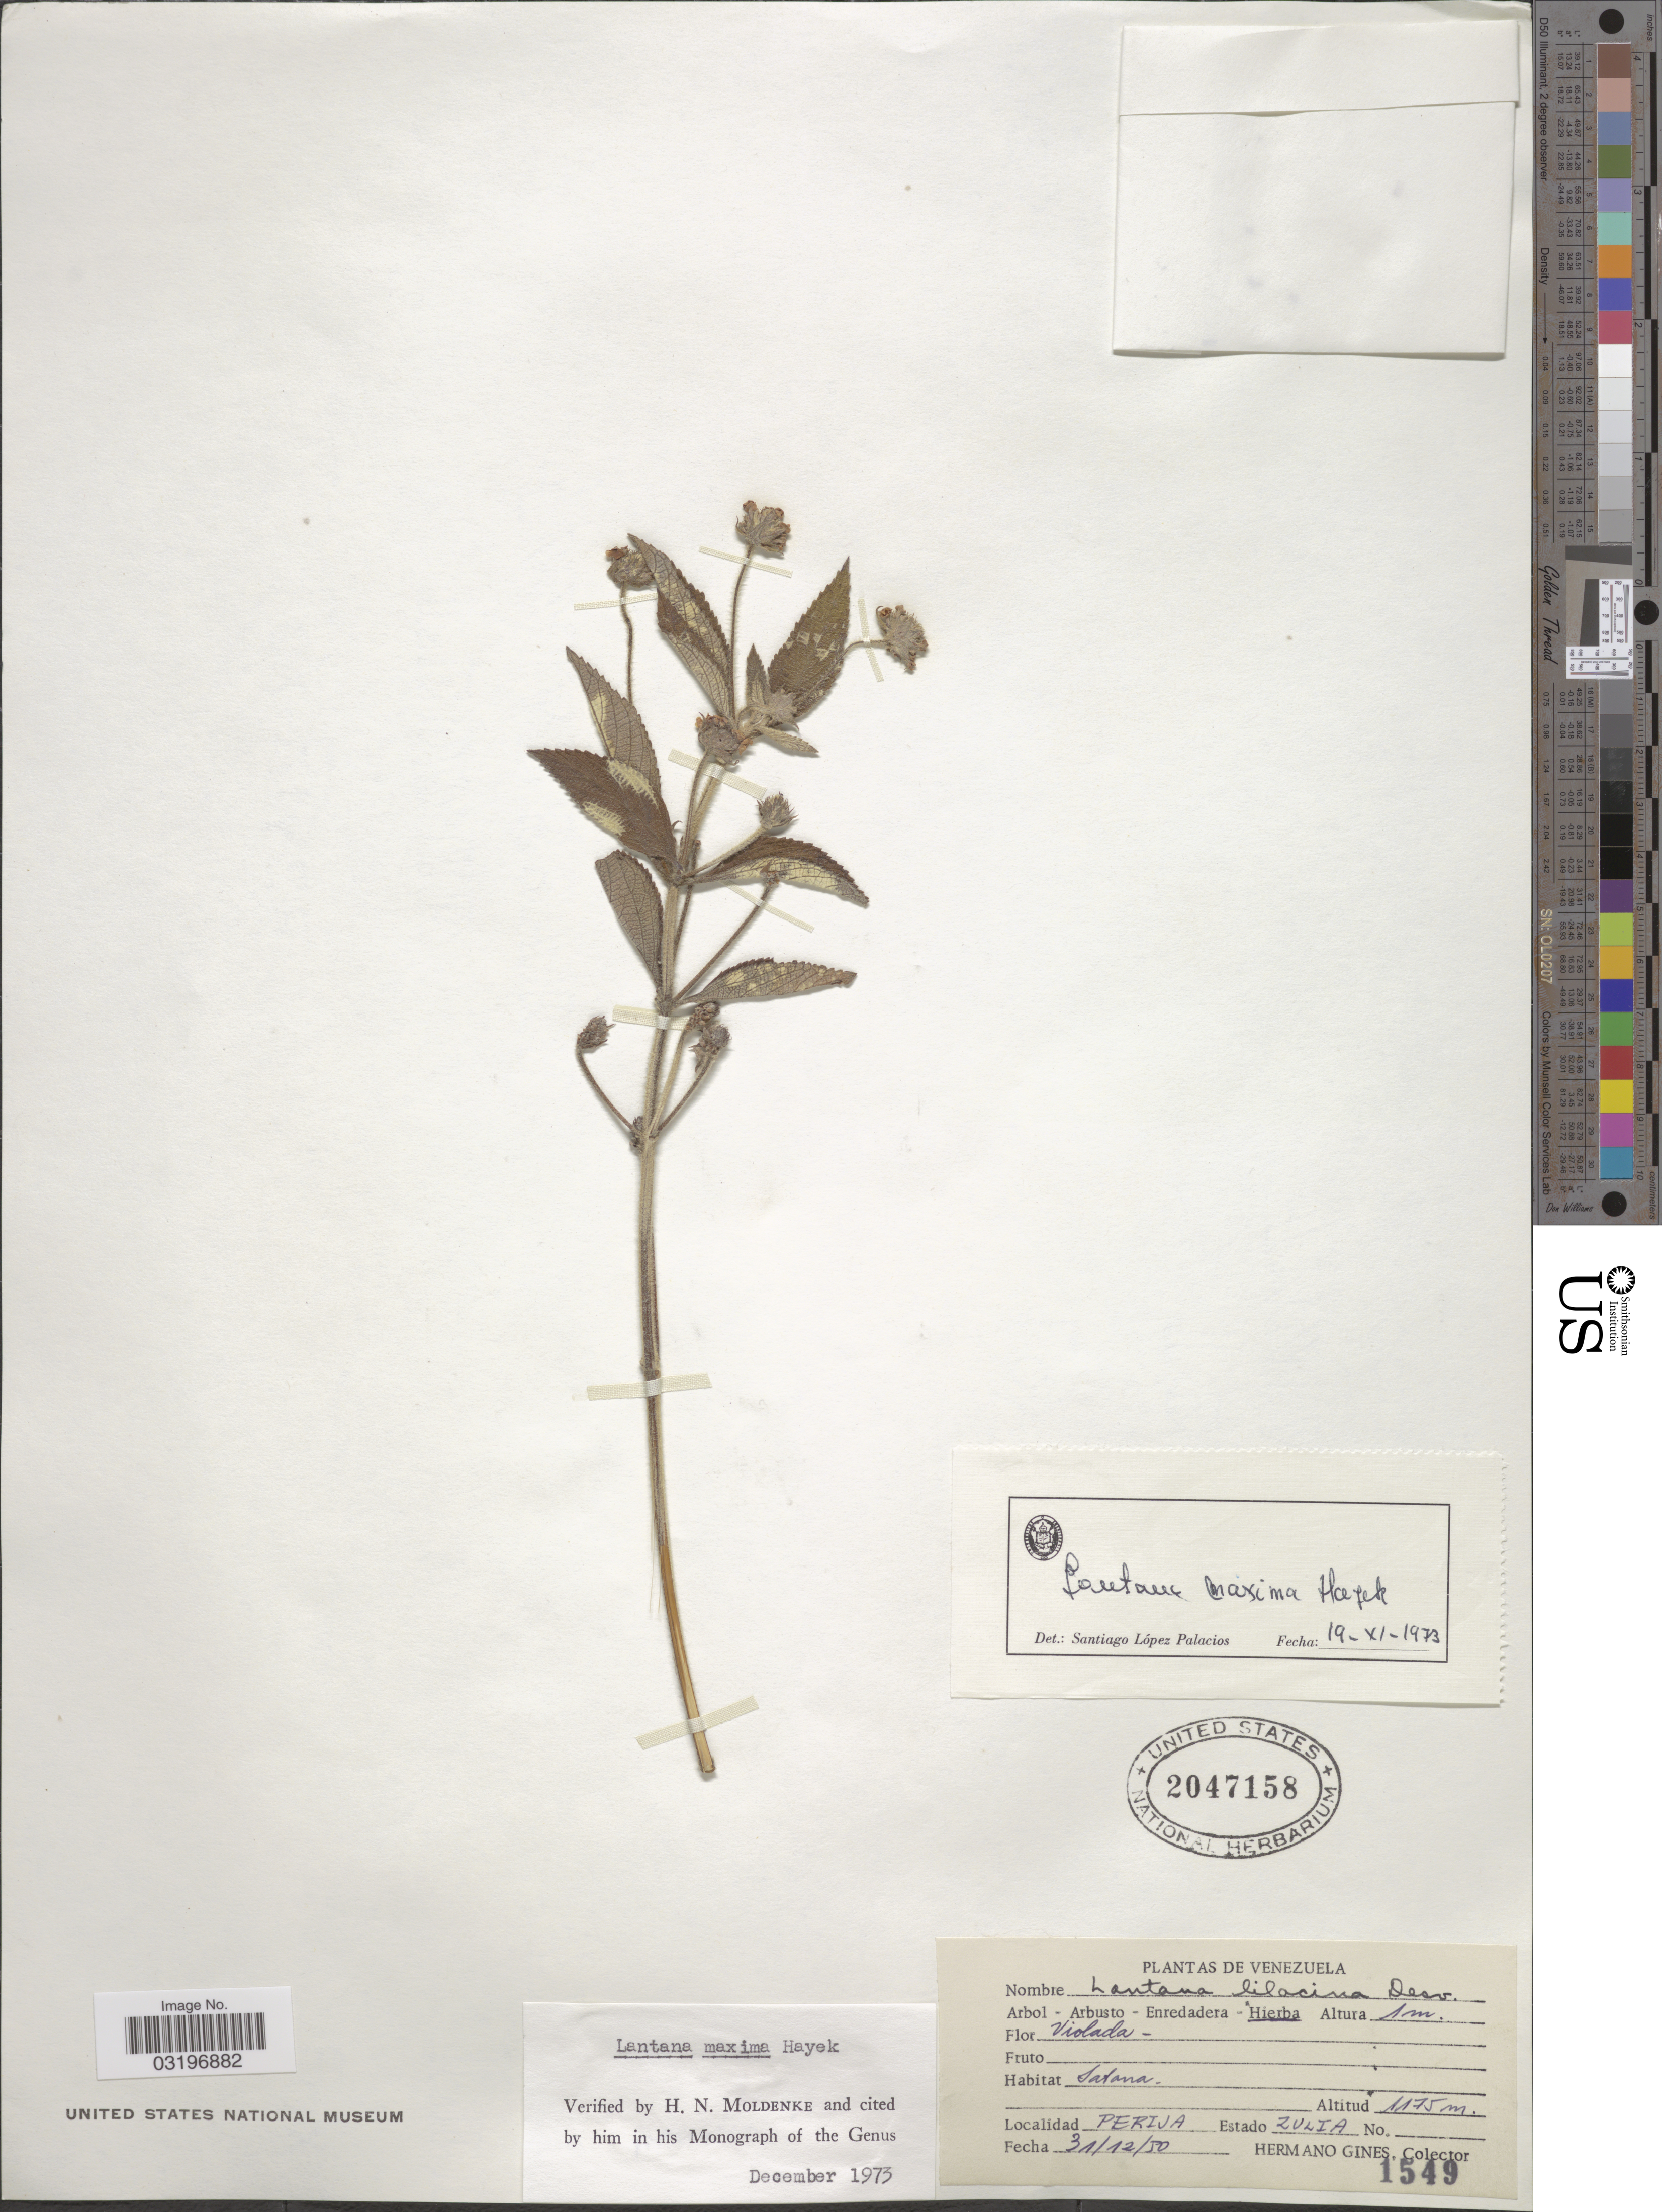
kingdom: Plantae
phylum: Tracheophyta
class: Magnoliopsida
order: Lamiales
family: Verbenaceae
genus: Lantana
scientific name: Lantana maxima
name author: Hayek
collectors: Bro. Gines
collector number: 1549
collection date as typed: Transcribed d/m/y: 31/12/50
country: Venezuela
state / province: Zulia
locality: Perija.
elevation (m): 1175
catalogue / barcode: US 2047158